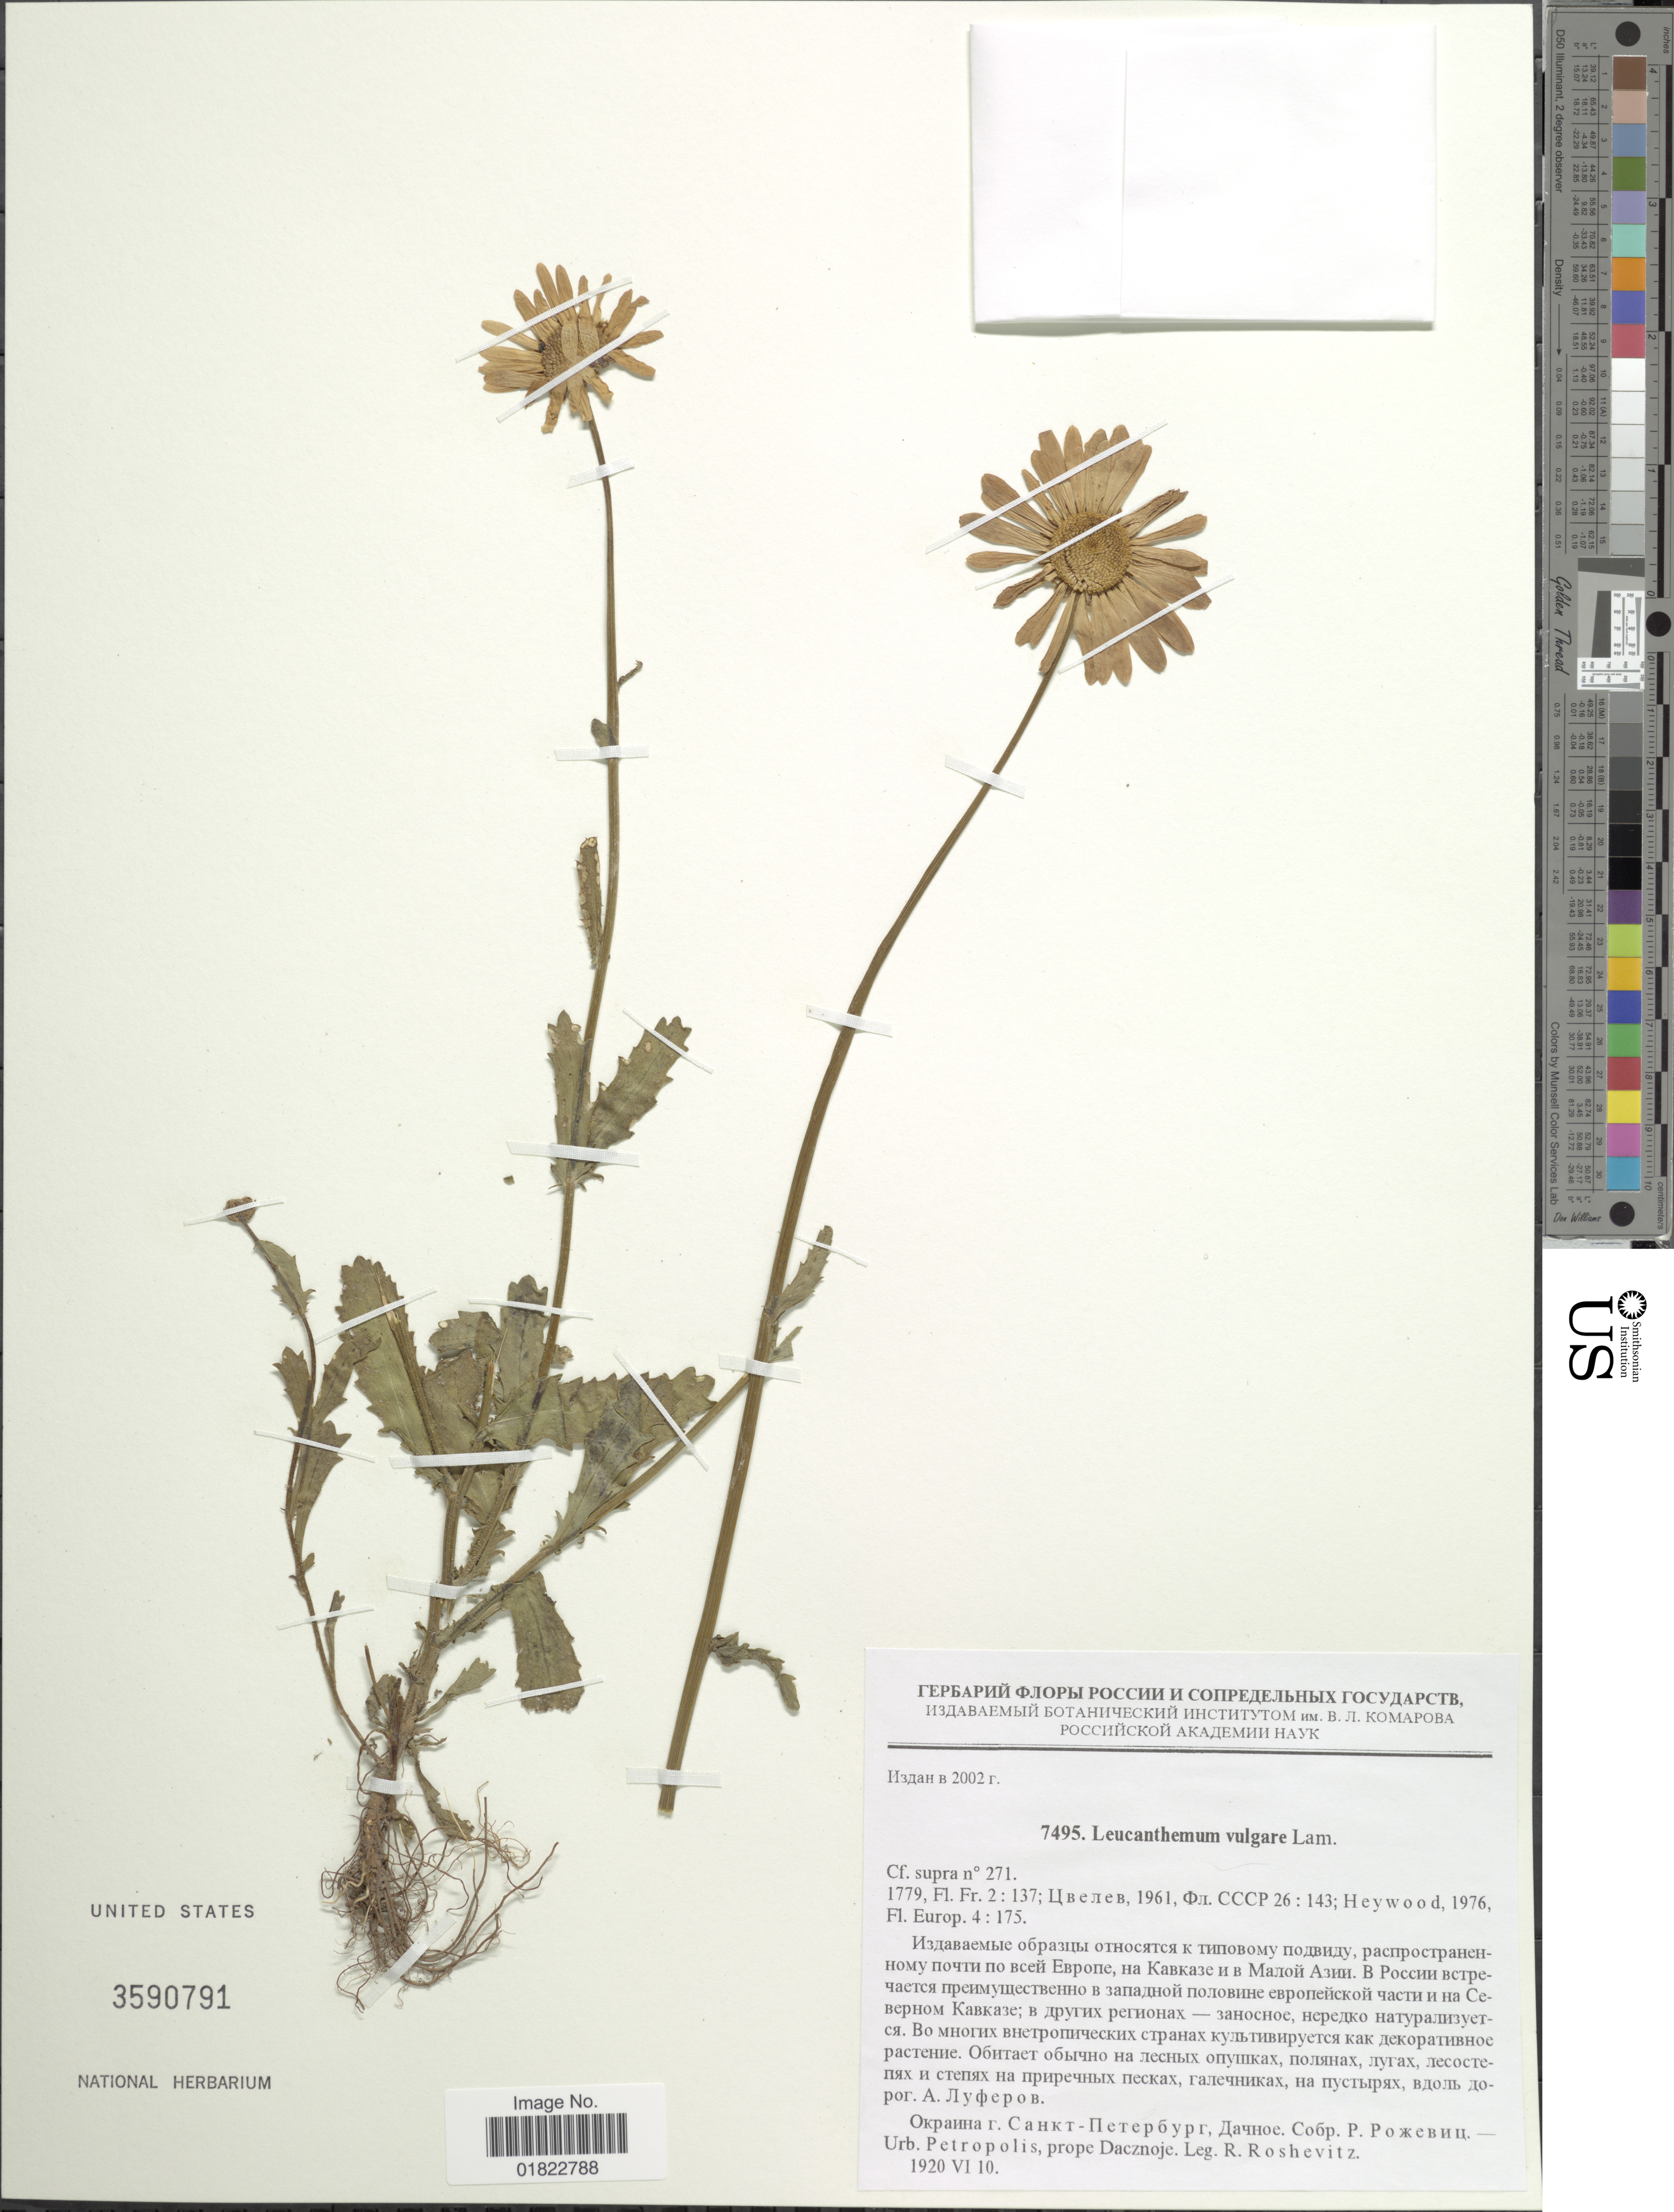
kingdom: Plantae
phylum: Tracheophyta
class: Magnoliopsida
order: Asterales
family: Asteraceae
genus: Leucanthemum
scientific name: Leucanthemum maximum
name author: (Ramond) DC.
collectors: R. J. Roshevitz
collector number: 7495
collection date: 1920-06-10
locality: Urb. Petropolis, prope Dacznoje.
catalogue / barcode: US 3590791